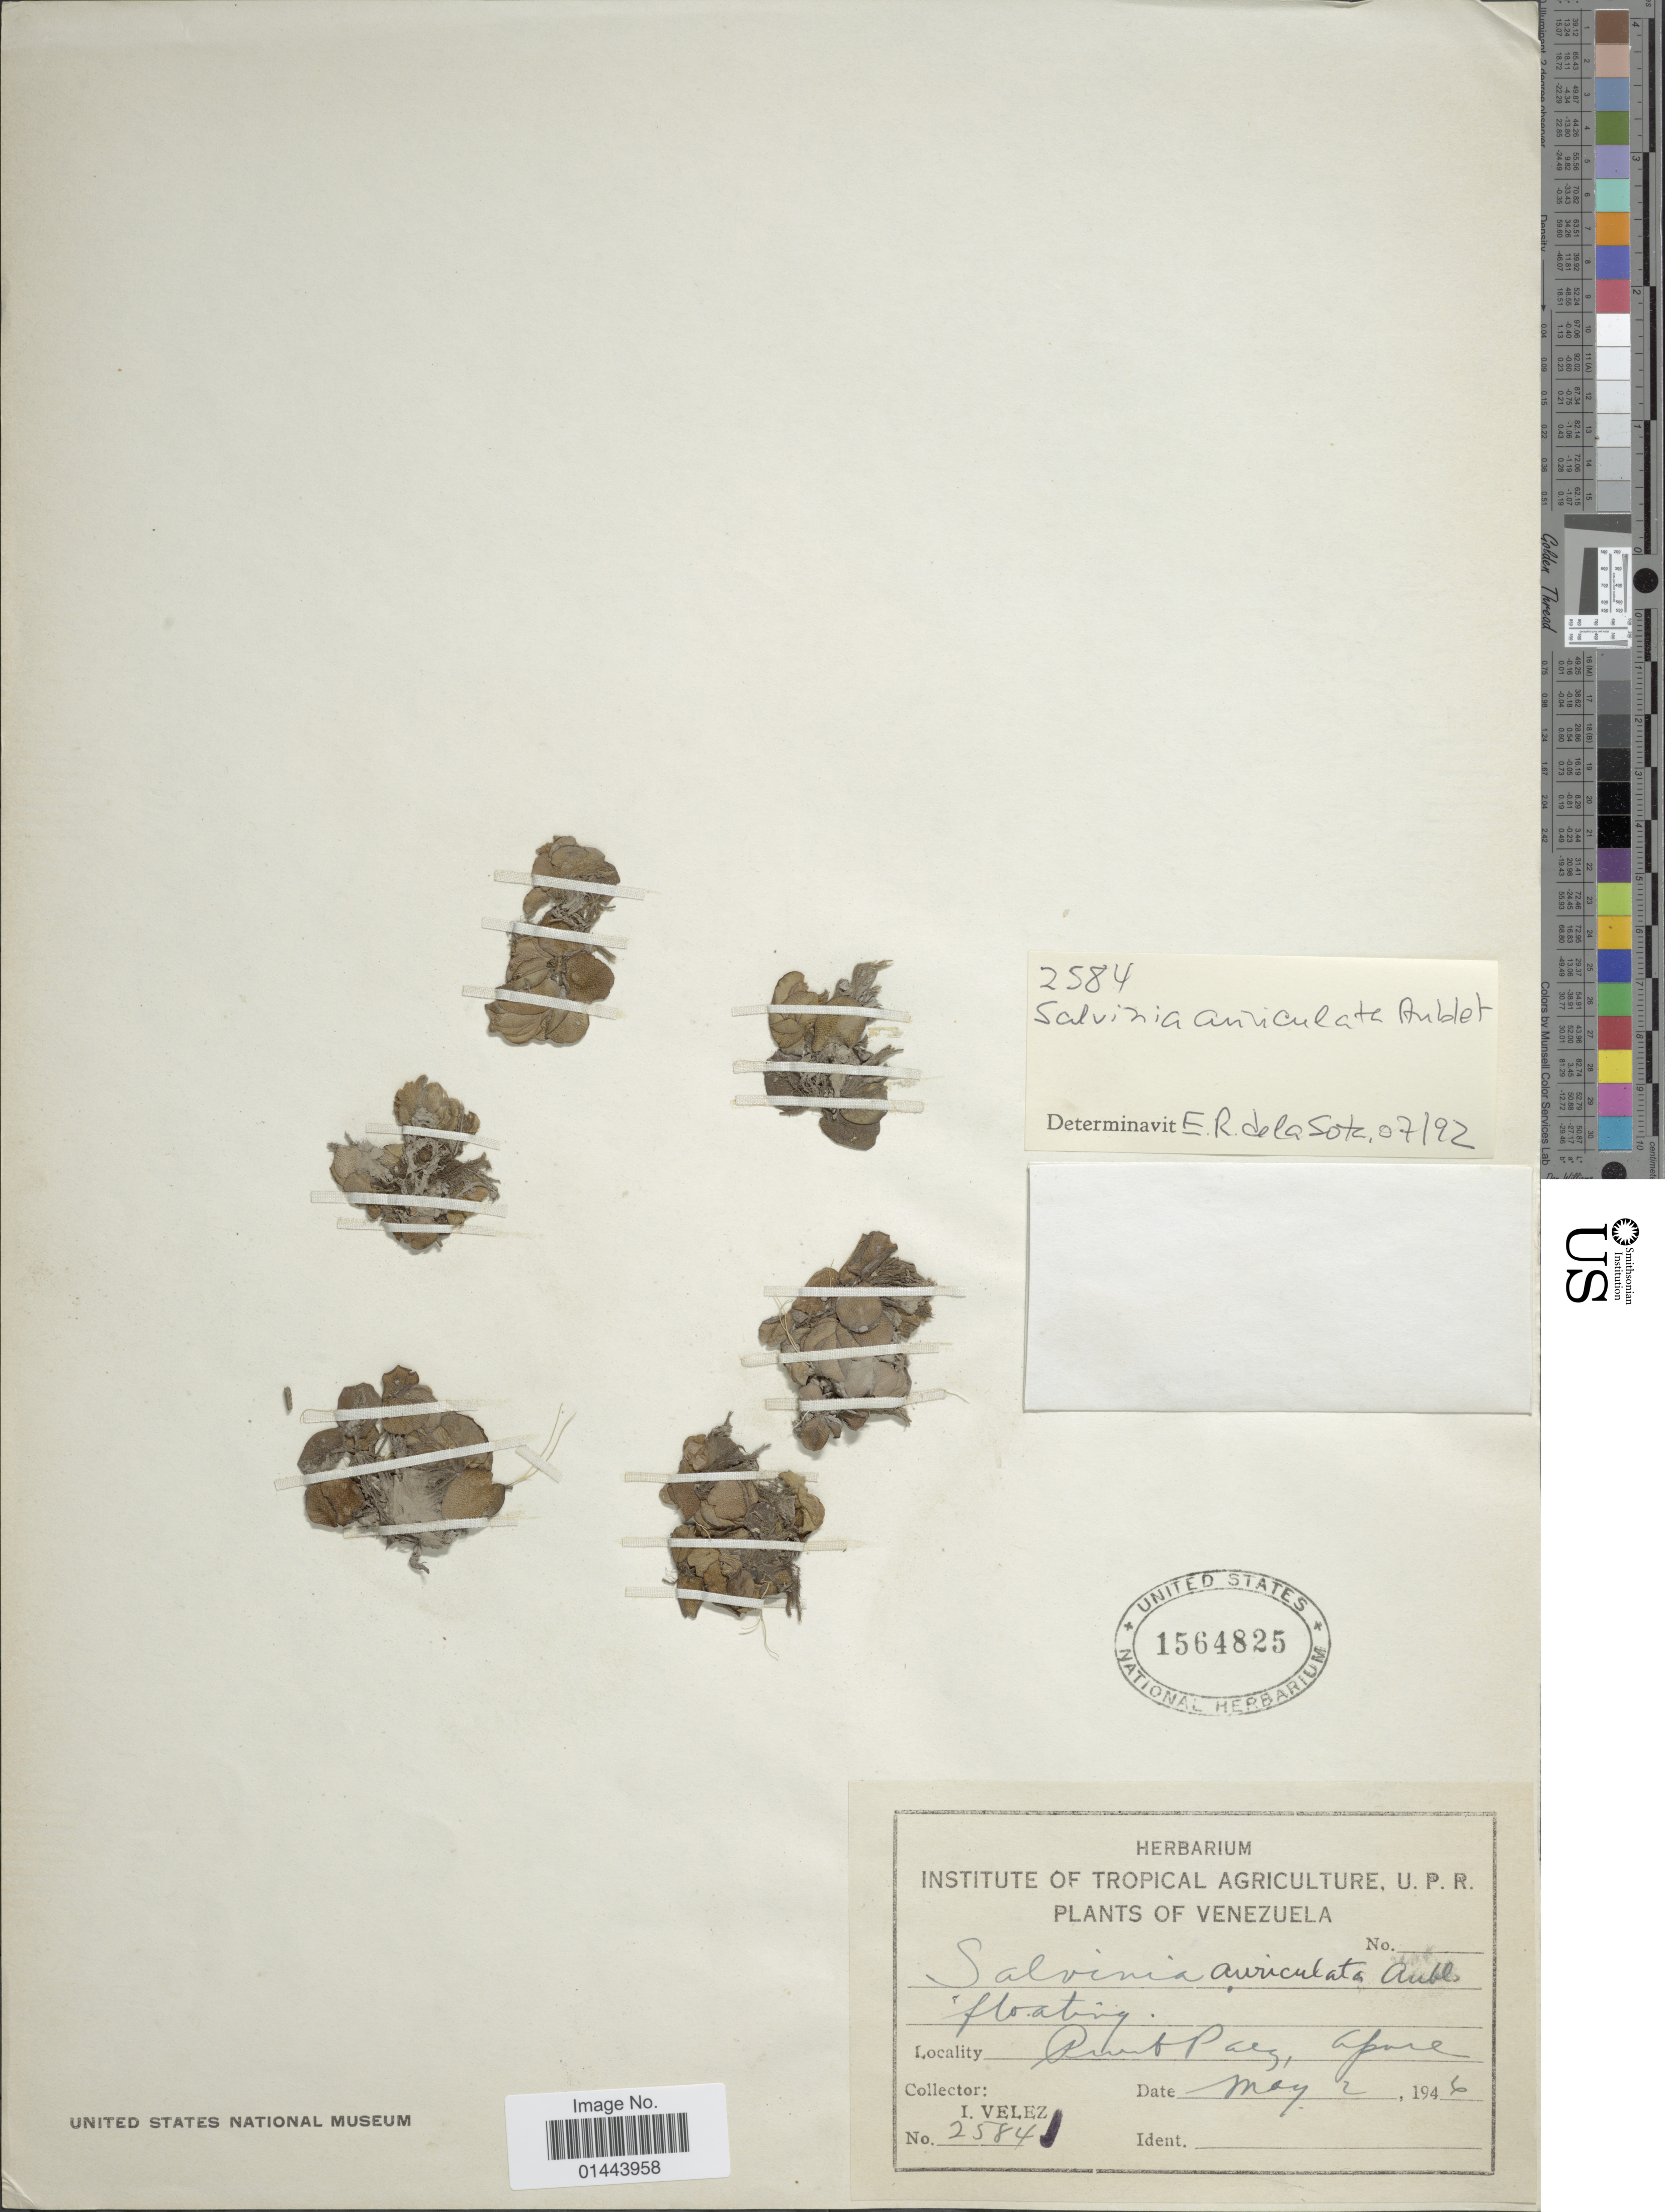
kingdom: Plantae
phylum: Tracheophyta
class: Polypodiopsida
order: Salviniales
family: Salviniaceae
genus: Salvinia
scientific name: Salvinia auriculata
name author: Aubl.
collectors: I. Velez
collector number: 2584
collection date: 1946-05-02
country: Venezuela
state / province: Apure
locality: Floating, Puerto Paez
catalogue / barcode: US 1564825